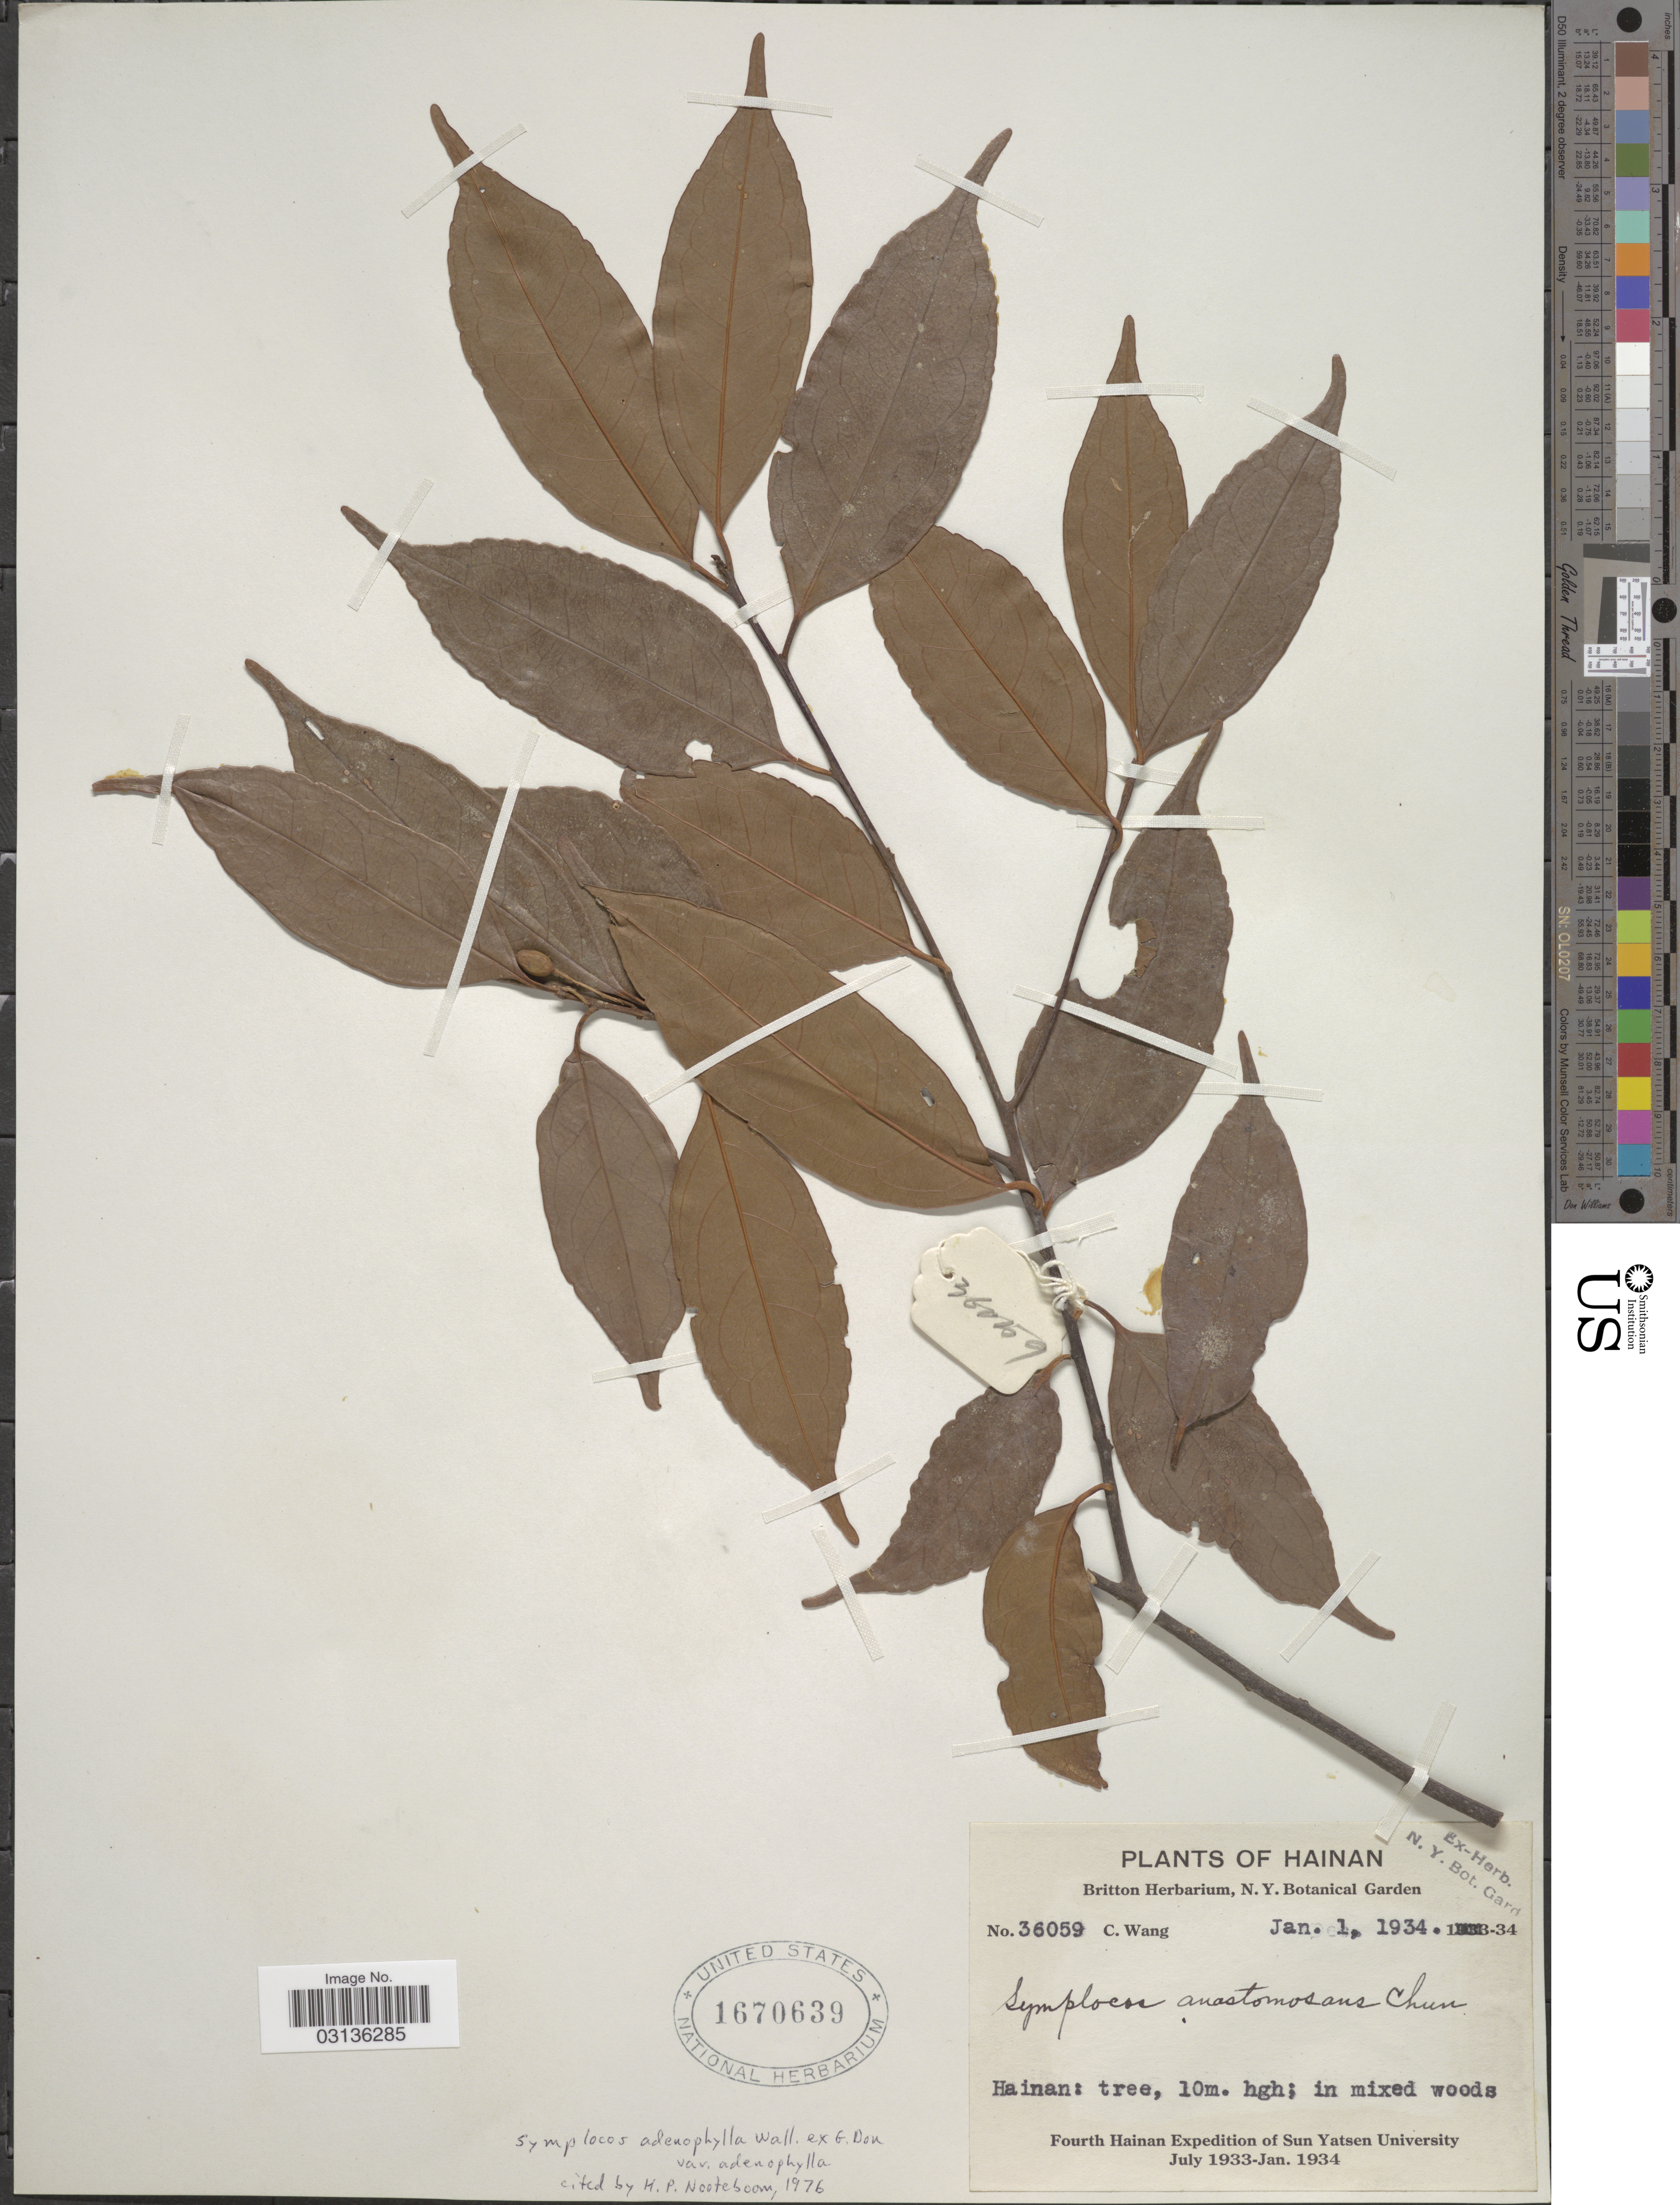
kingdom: Plantae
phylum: Tracheophyta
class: Magnoliopsida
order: Ericales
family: Symplocaceae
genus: Symplocos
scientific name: Symplocos adenophylla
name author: Wall. ex G. Don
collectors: C. Wang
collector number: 36059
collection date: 1934-01-01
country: China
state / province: Hainan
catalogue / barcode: US 1670639